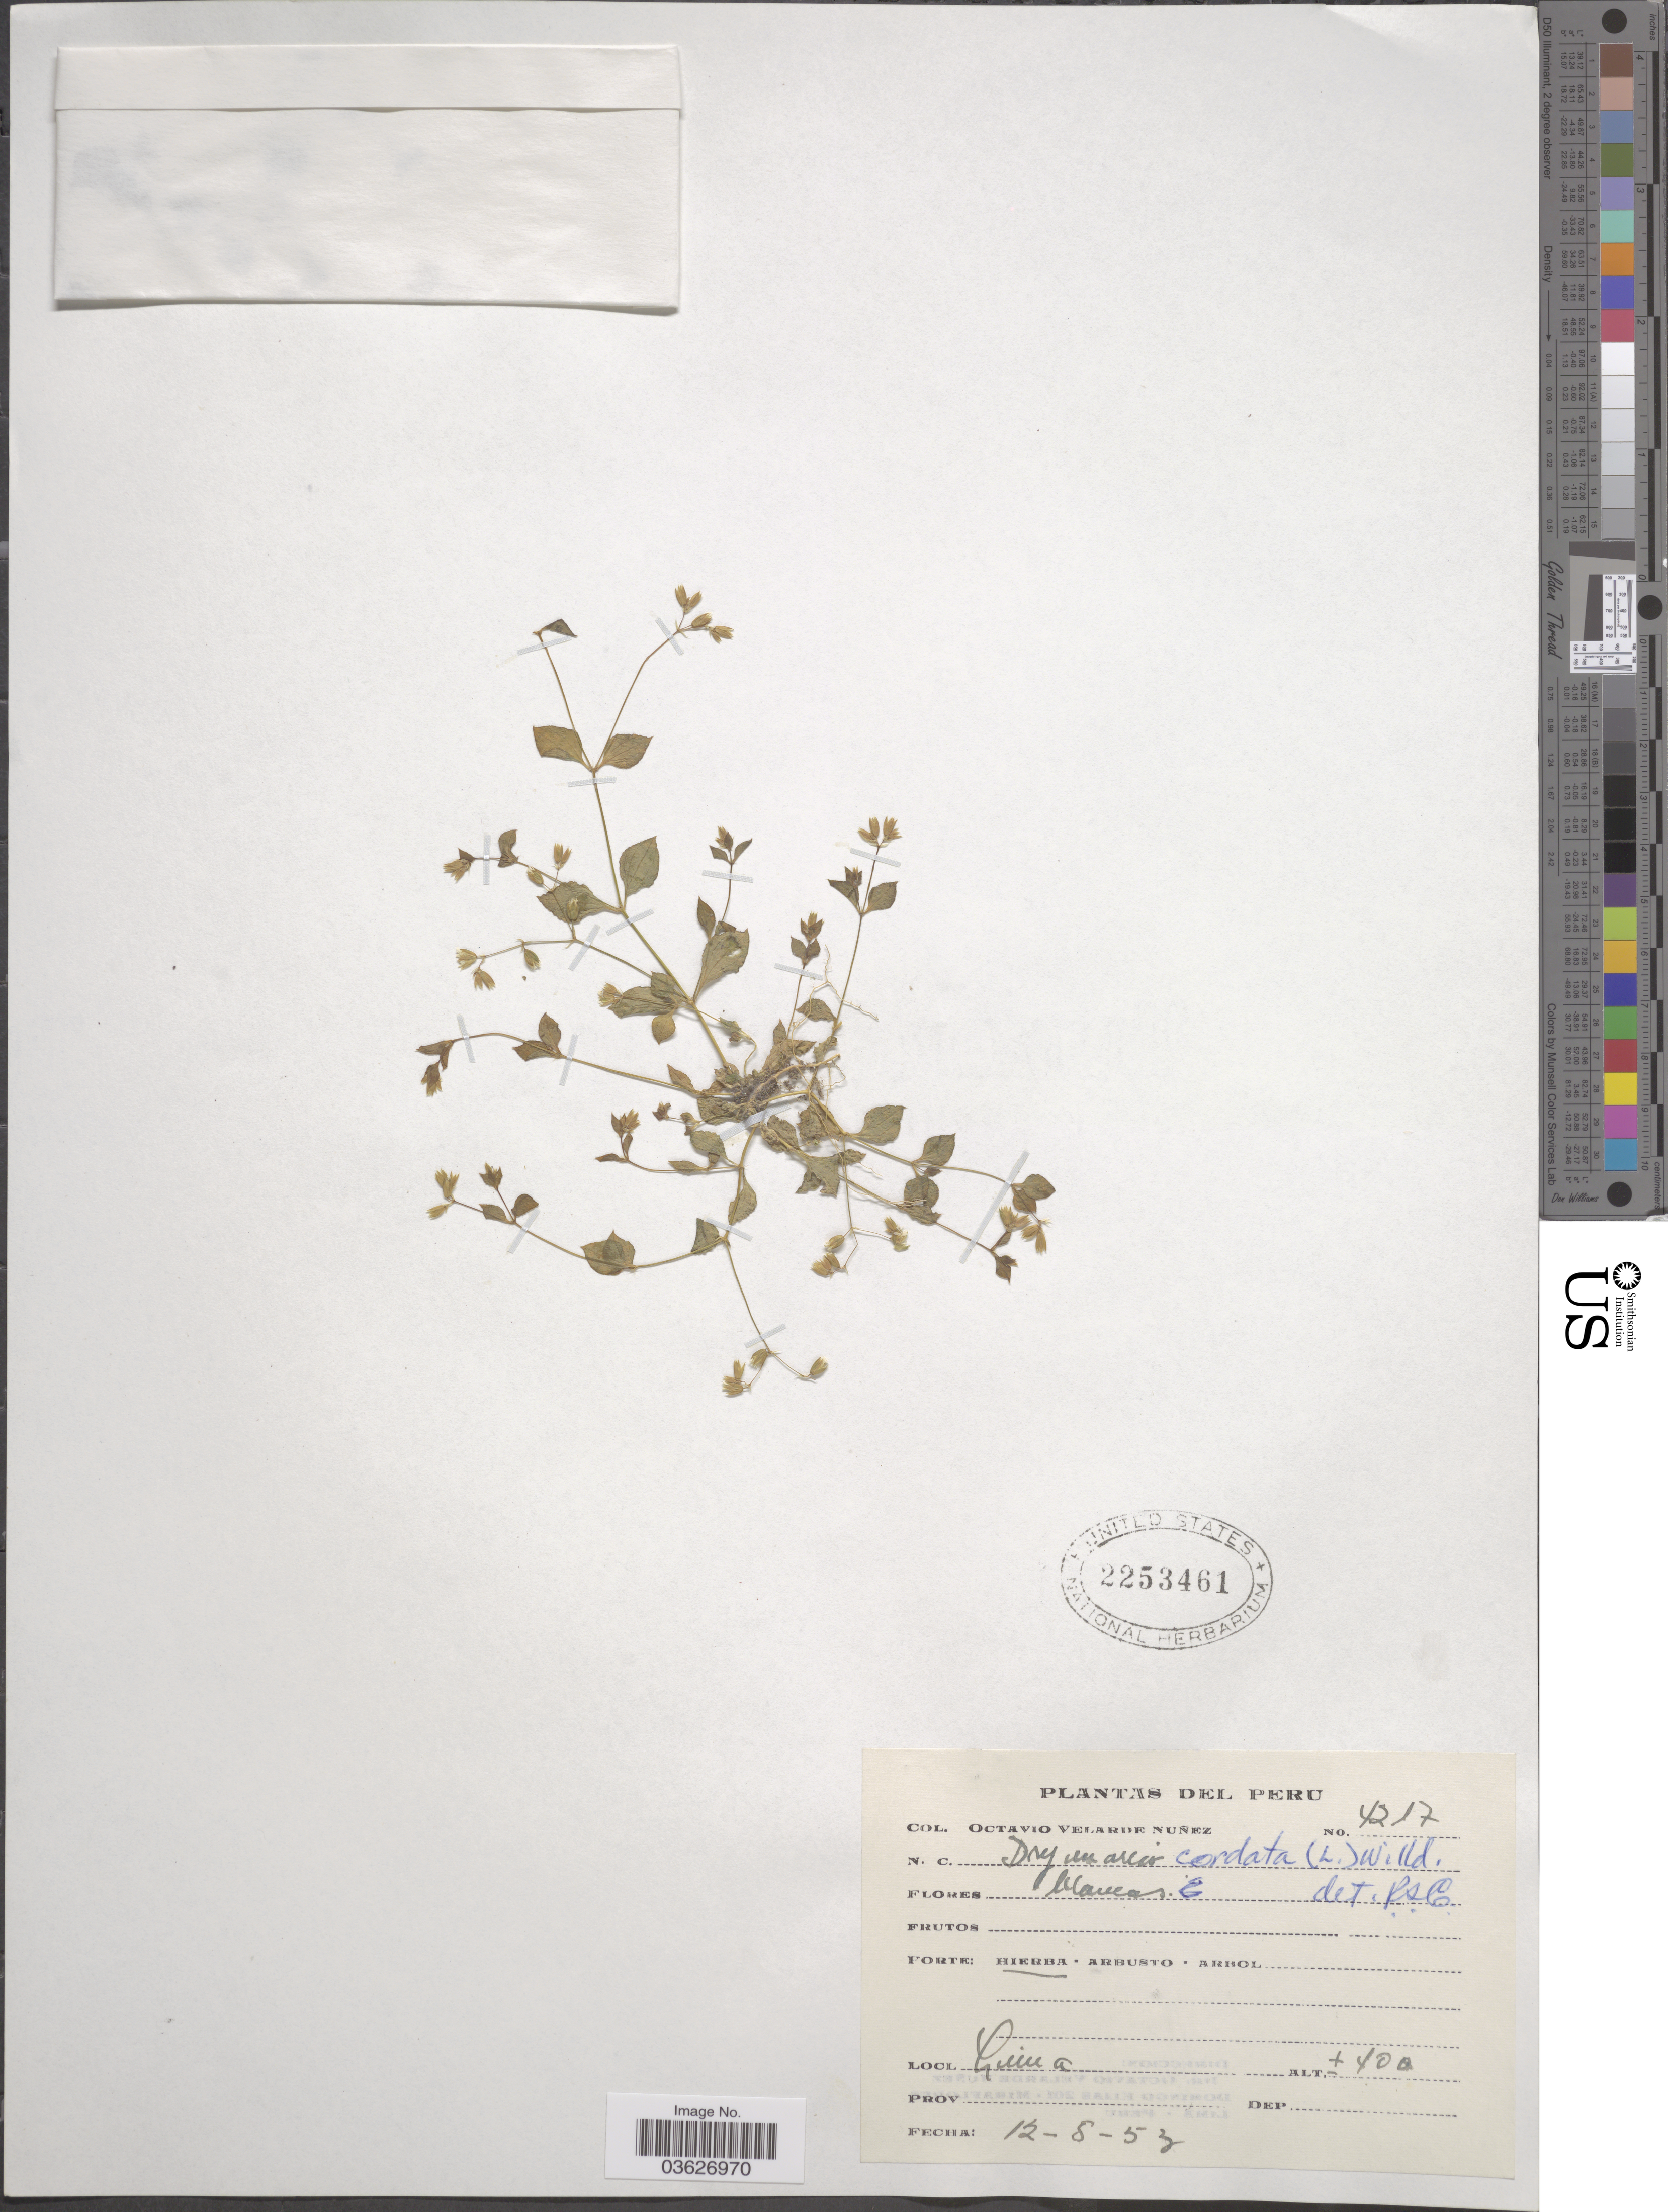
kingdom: Plantae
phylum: Tracheophyta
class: Magnoliopsida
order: Caryophyllales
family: Caryophyllaceae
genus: Drymaria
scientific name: Drymaria cordata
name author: (L.) Willd. ex Schult.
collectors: O. Velarde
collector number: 4217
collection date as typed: Transcribed d/m/y: 12/8/53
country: Peru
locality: Lima.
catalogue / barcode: US 2253461